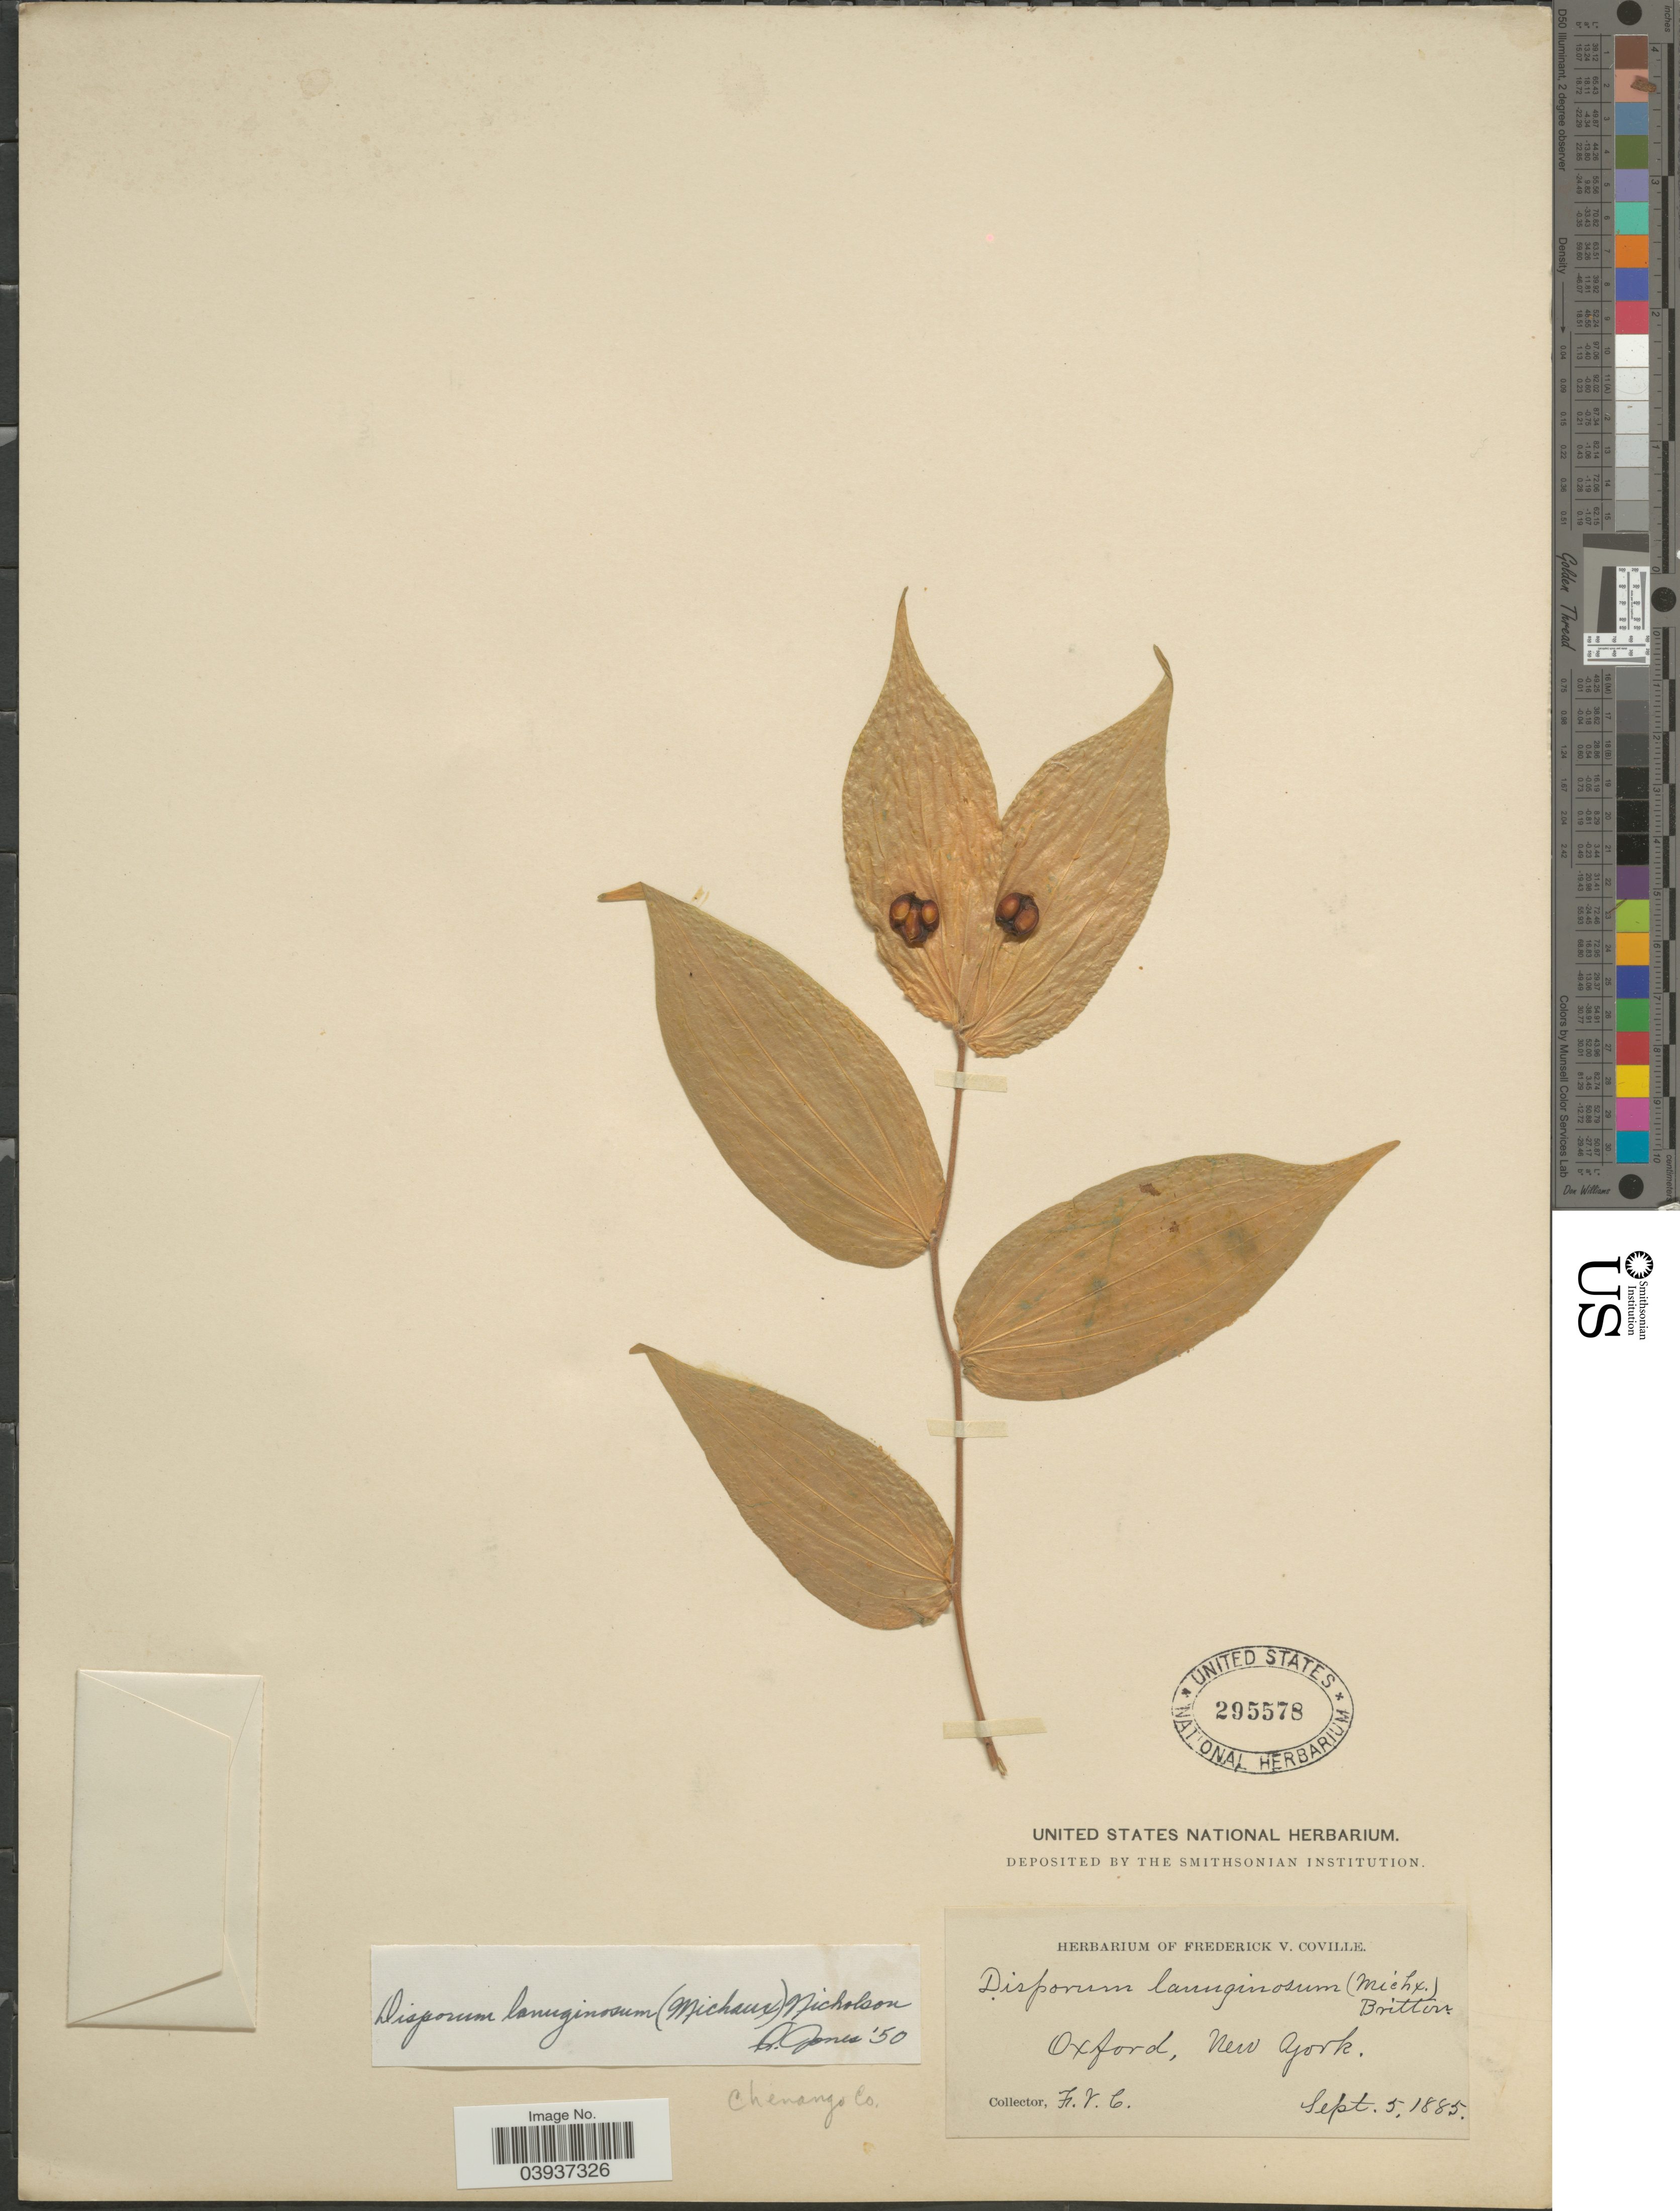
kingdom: Plantae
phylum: Tracheophyta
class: Liliopsida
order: Liliales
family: Colchicaceae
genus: Disporum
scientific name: Disporum lanuginosum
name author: (Michx.) G. Nicholson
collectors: F. V. Coville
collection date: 1885-09-05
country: United States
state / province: New York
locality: Oxford. Chenango Co.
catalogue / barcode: US 295578